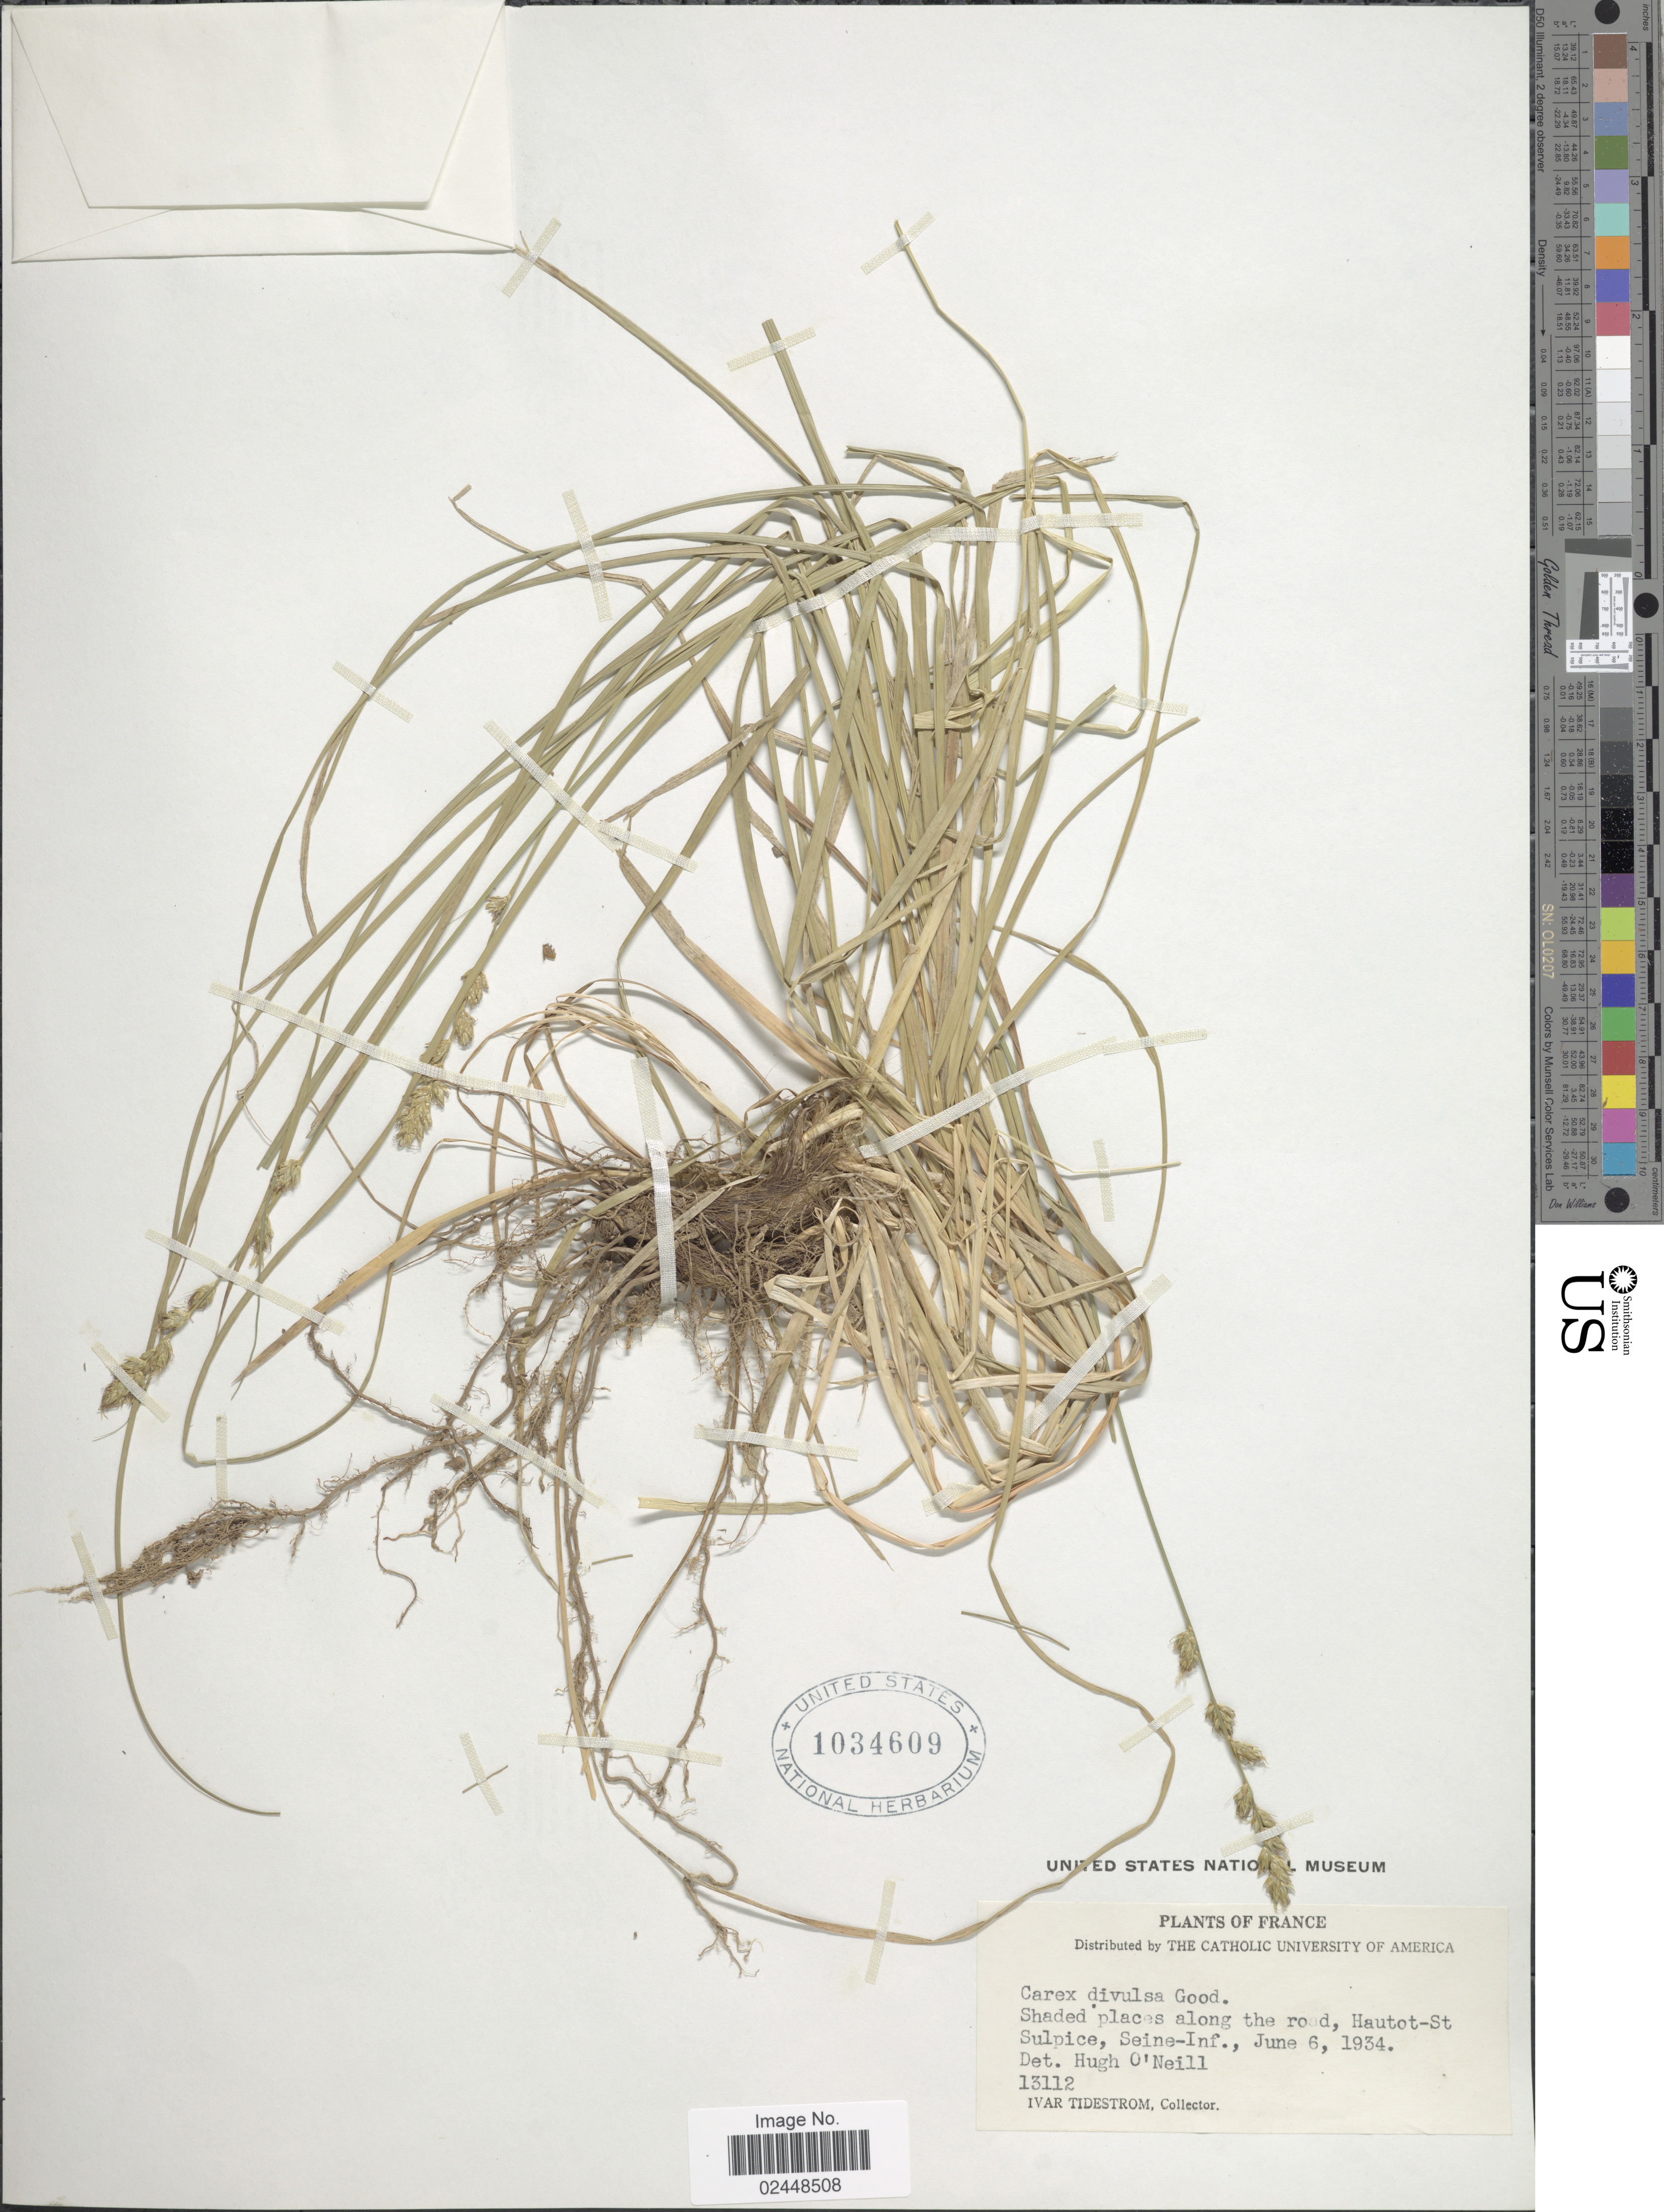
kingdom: Plantae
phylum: Tracheophyta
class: Liliopsida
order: Poales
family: Cyperaceae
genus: Carex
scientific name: Carex divulsa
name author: Stokes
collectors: I. F. Tidestrom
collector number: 13112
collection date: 1934-06-06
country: France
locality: Shaded places along the road, Hautot-St Sulpice, Seine-Inf.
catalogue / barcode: US 1034609